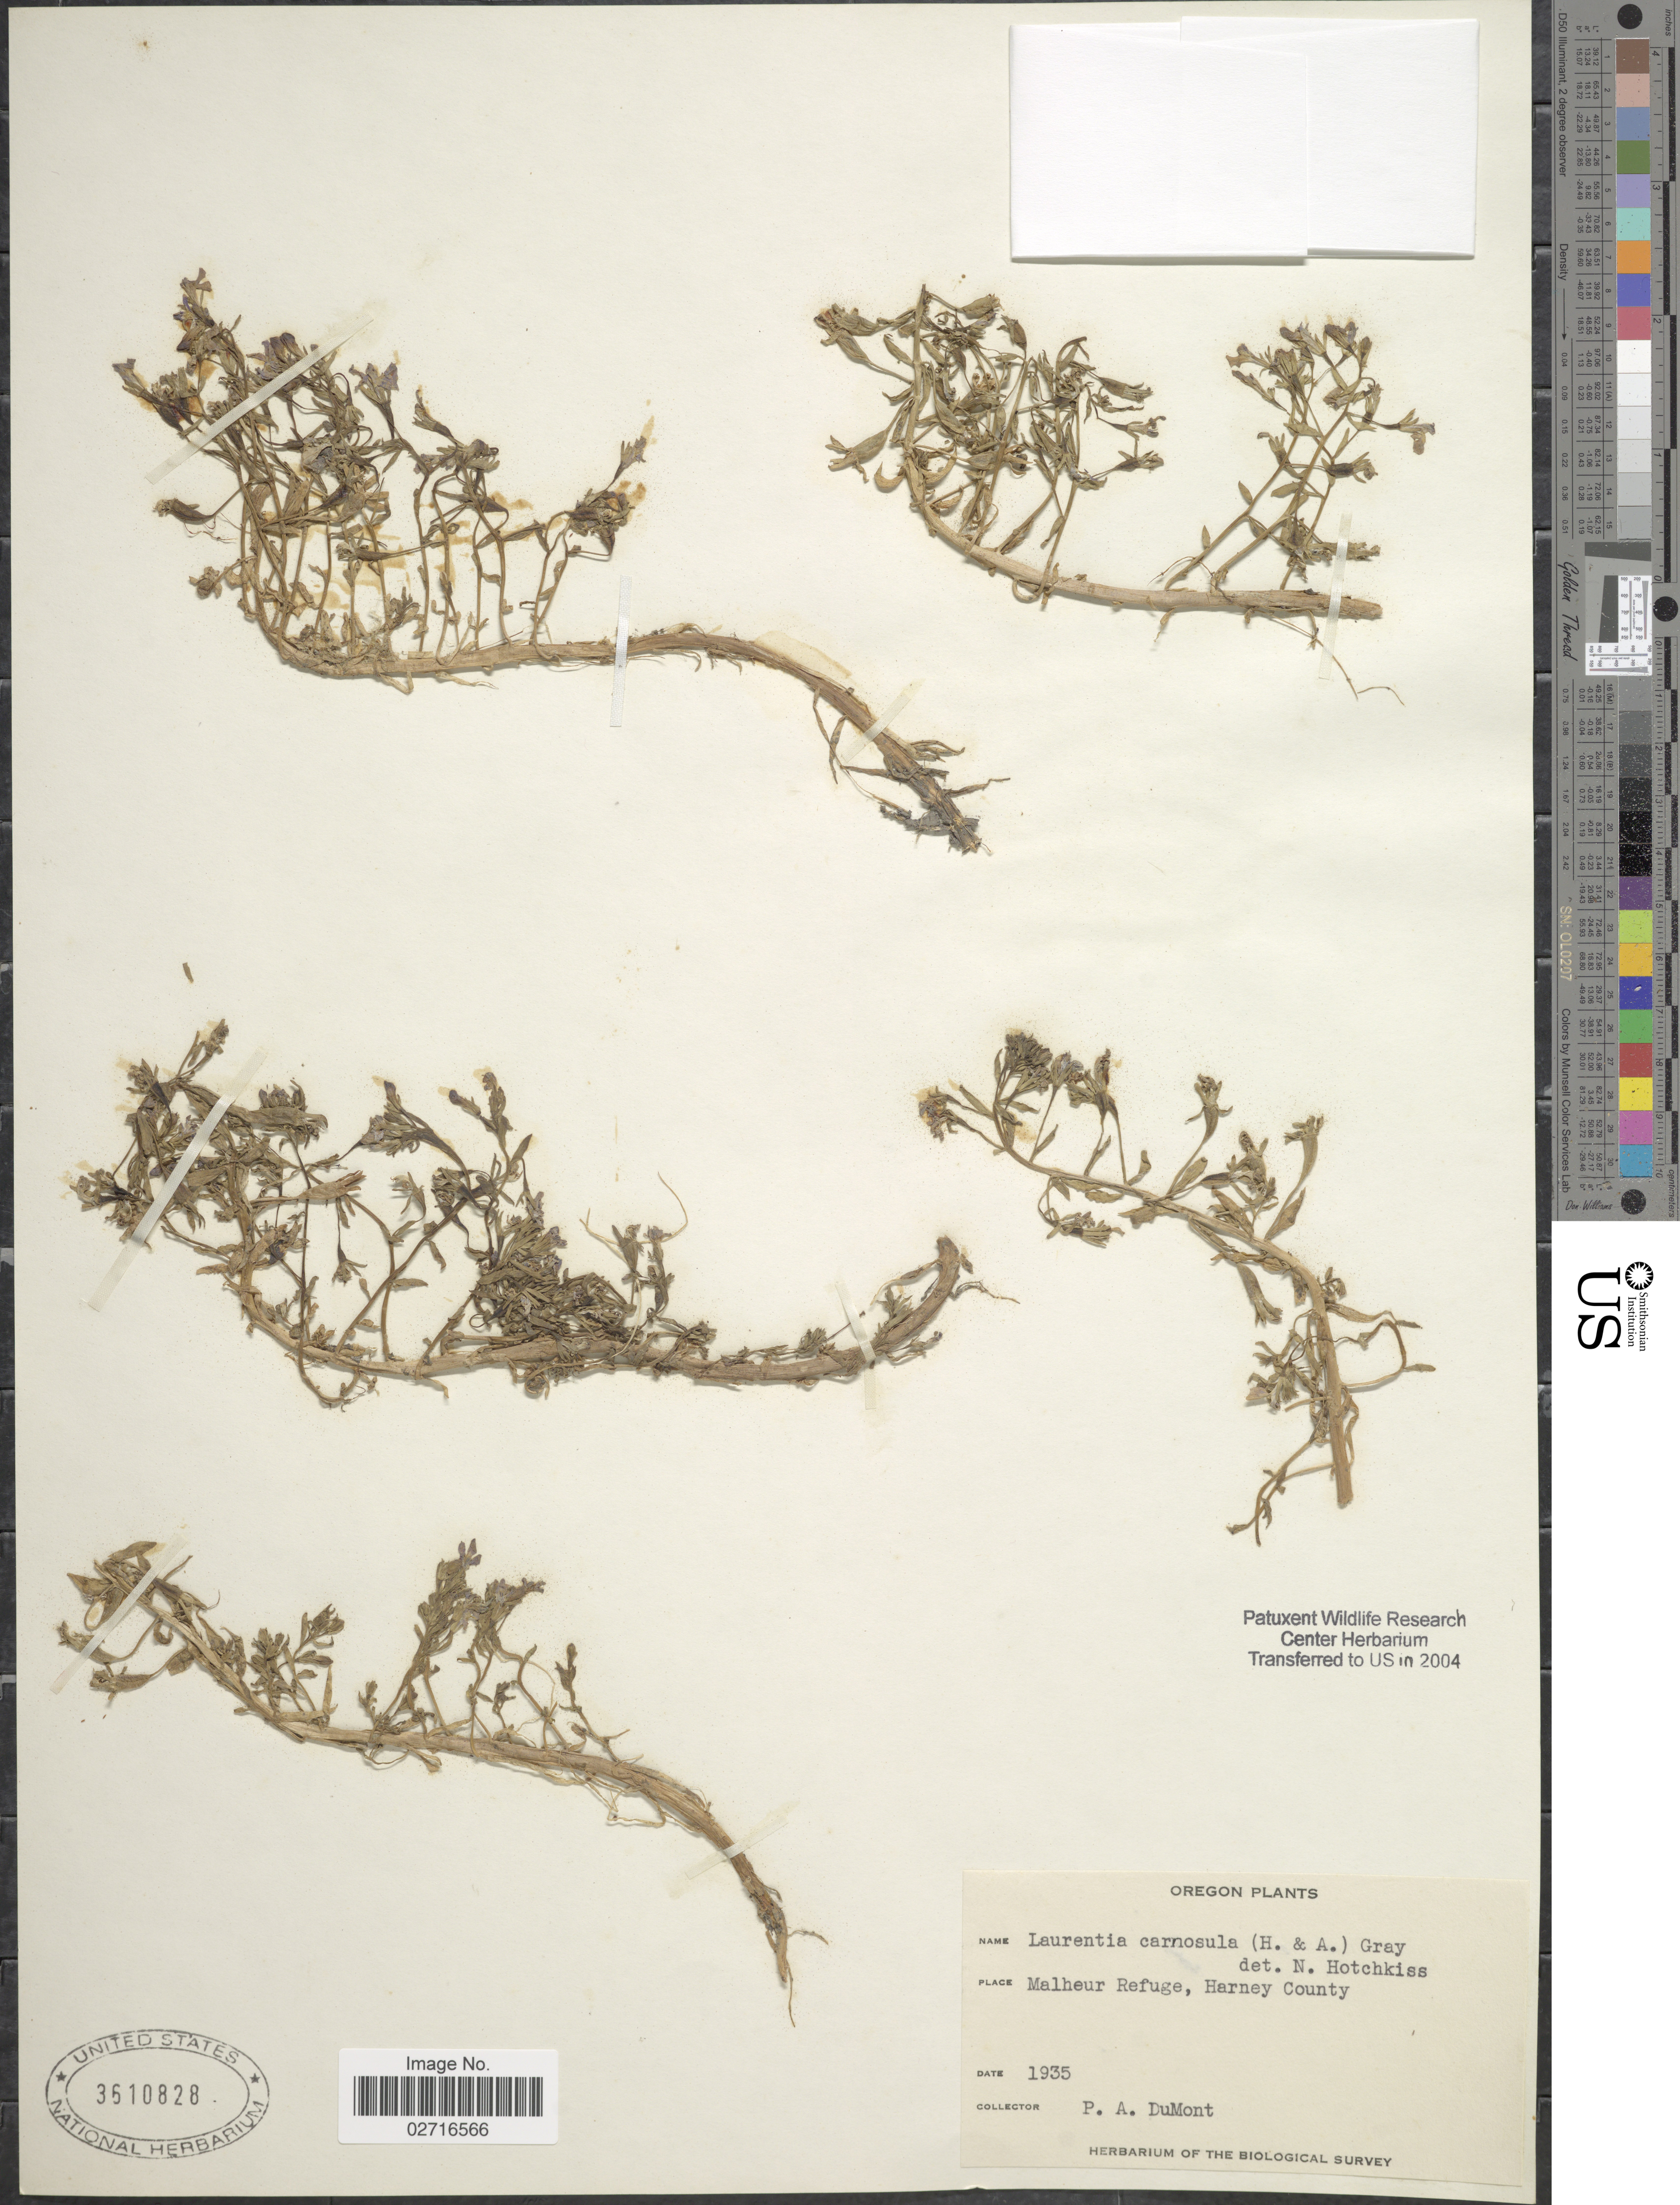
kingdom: Plantae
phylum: Tracheophyta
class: Magnoliopsida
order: Asterales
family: Campanulaceae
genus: Laurentia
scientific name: Laurentia carnosula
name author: (Hook. & Arn.) Benth. ex A. Gray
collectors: P. Dumont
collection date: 1935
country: United States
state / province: Oregon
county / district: Harney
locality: Malheur Refuge, Harney County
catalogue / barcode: US 3610828